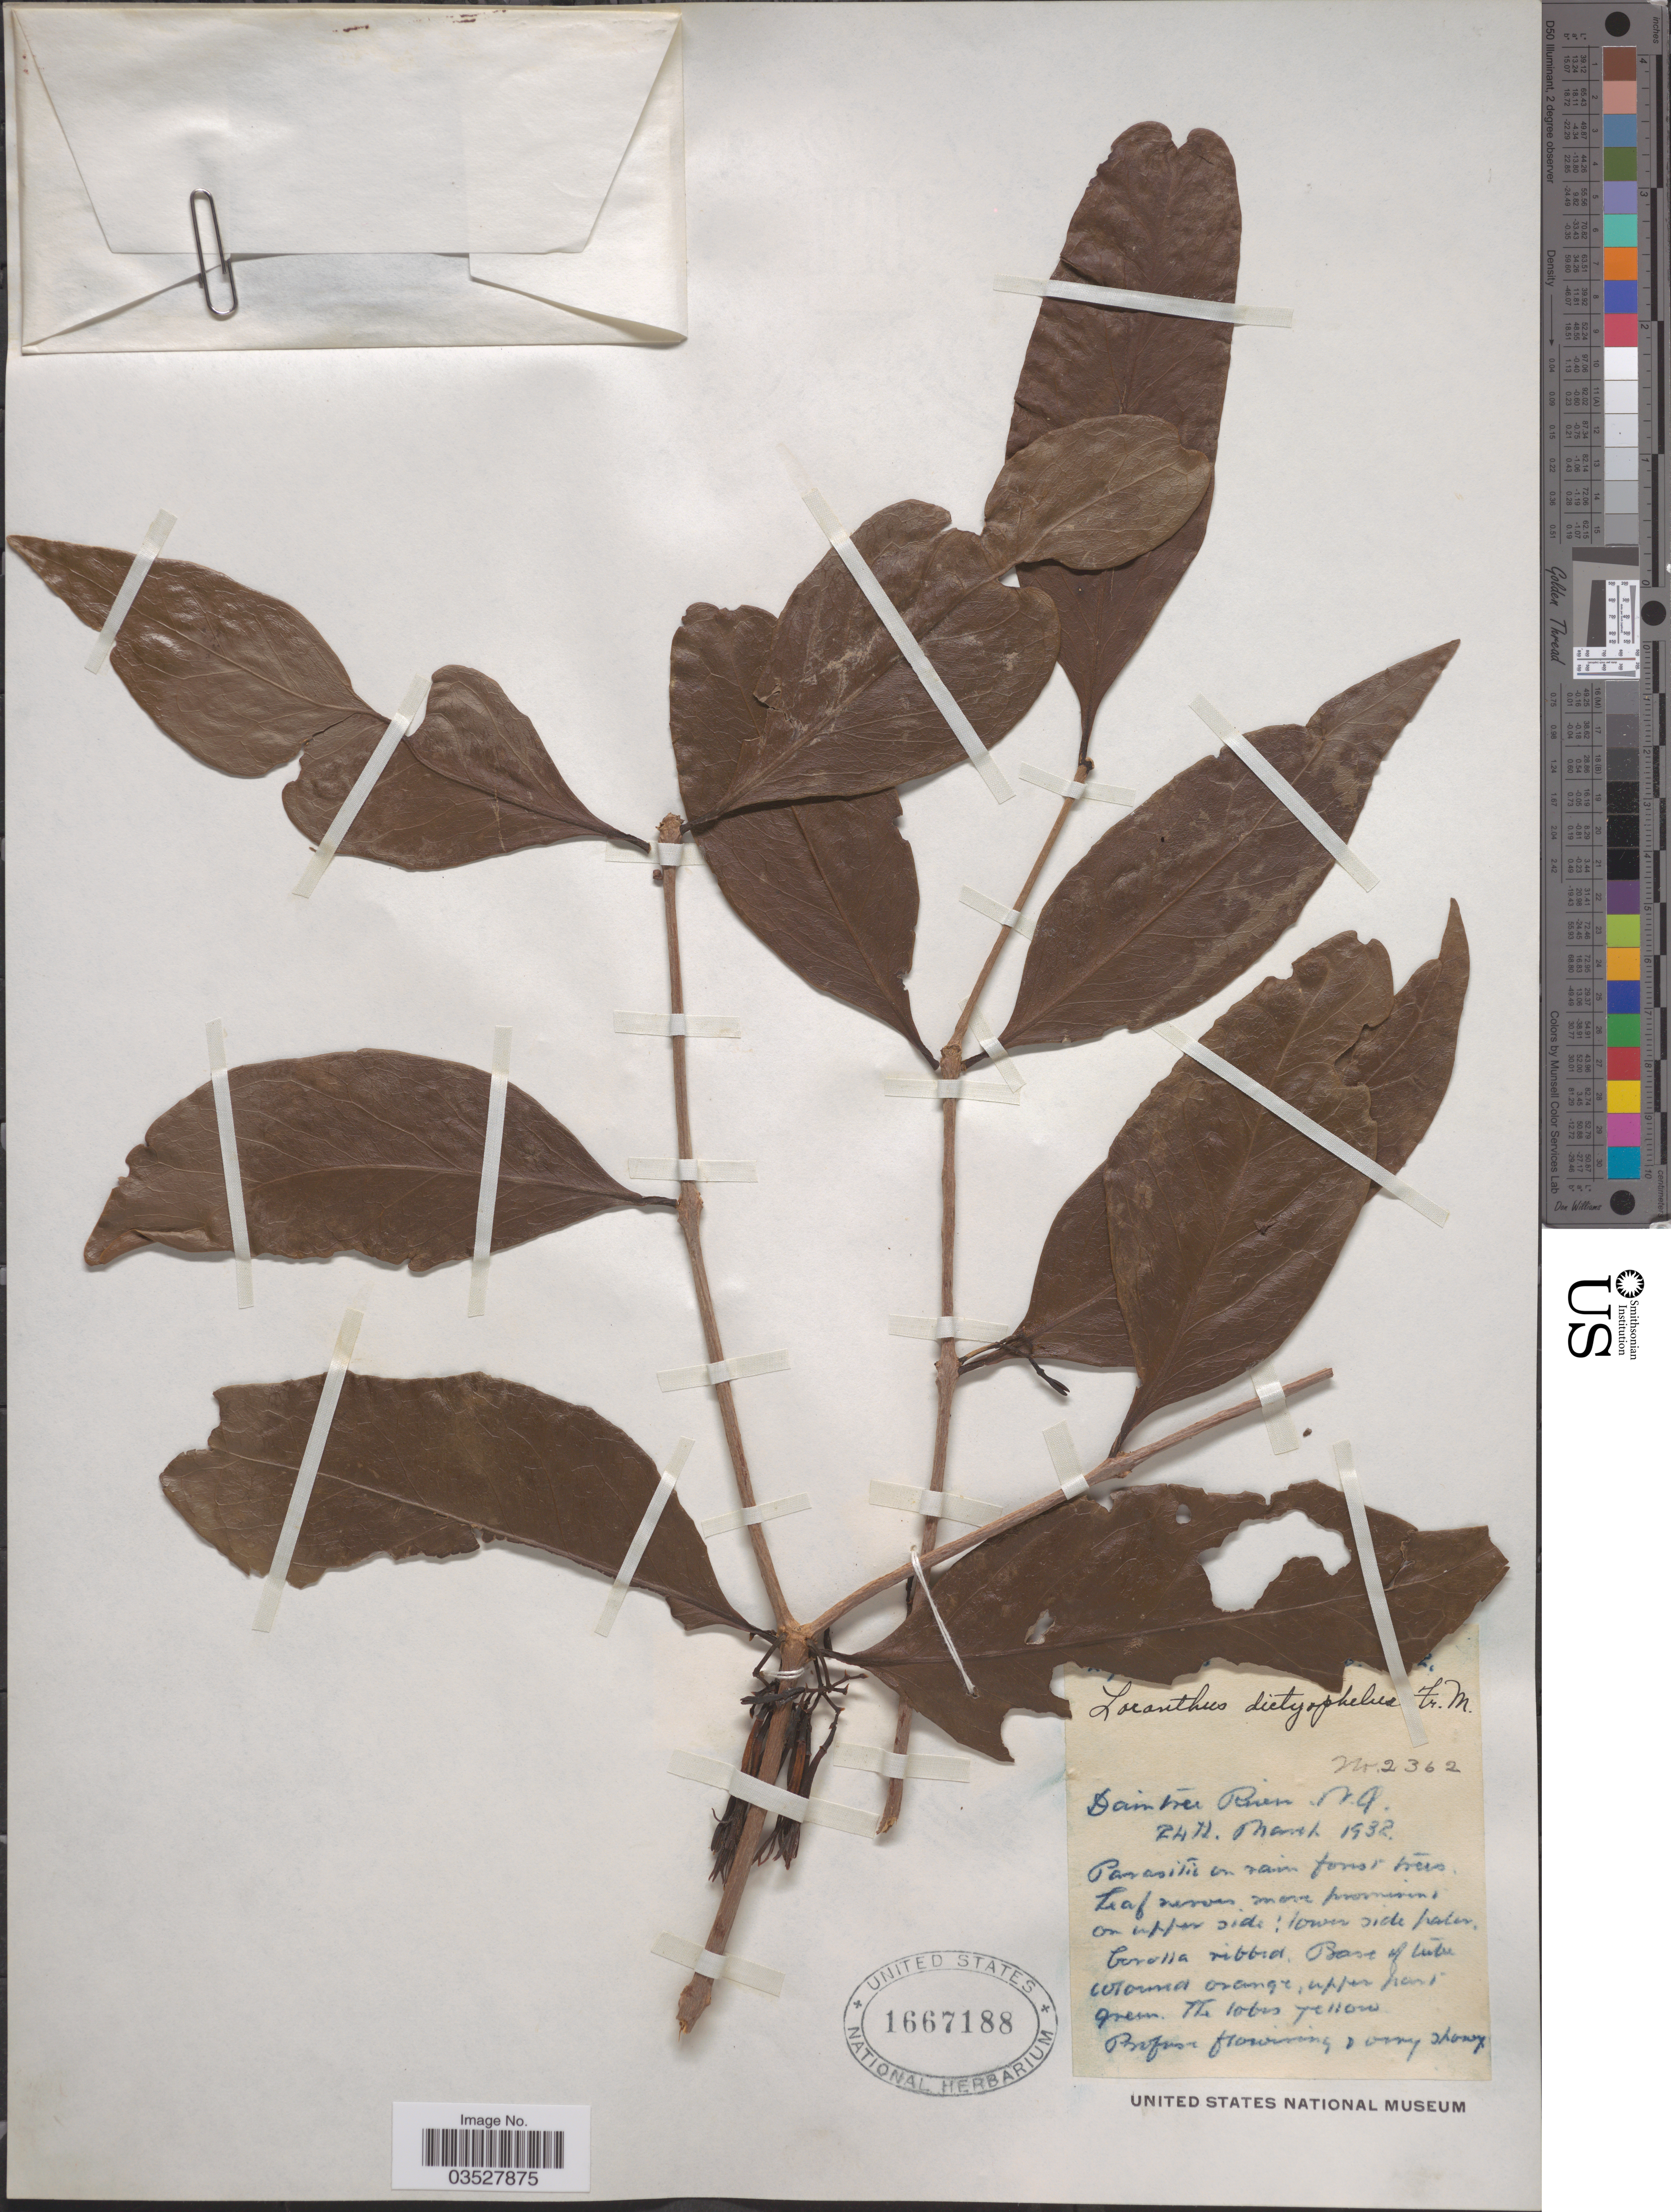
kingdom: Plantae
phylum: Tracheophyta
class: Magnoliopsida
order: Santalales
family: Loranthaceae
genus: Amylotheca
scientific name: Amylotheca dictyophleba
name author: (F. Muell.) Tiegh.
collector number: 2362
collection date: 1932-03-24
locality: Dambee River, N.A. [interpreted]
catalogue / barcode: US 1667188